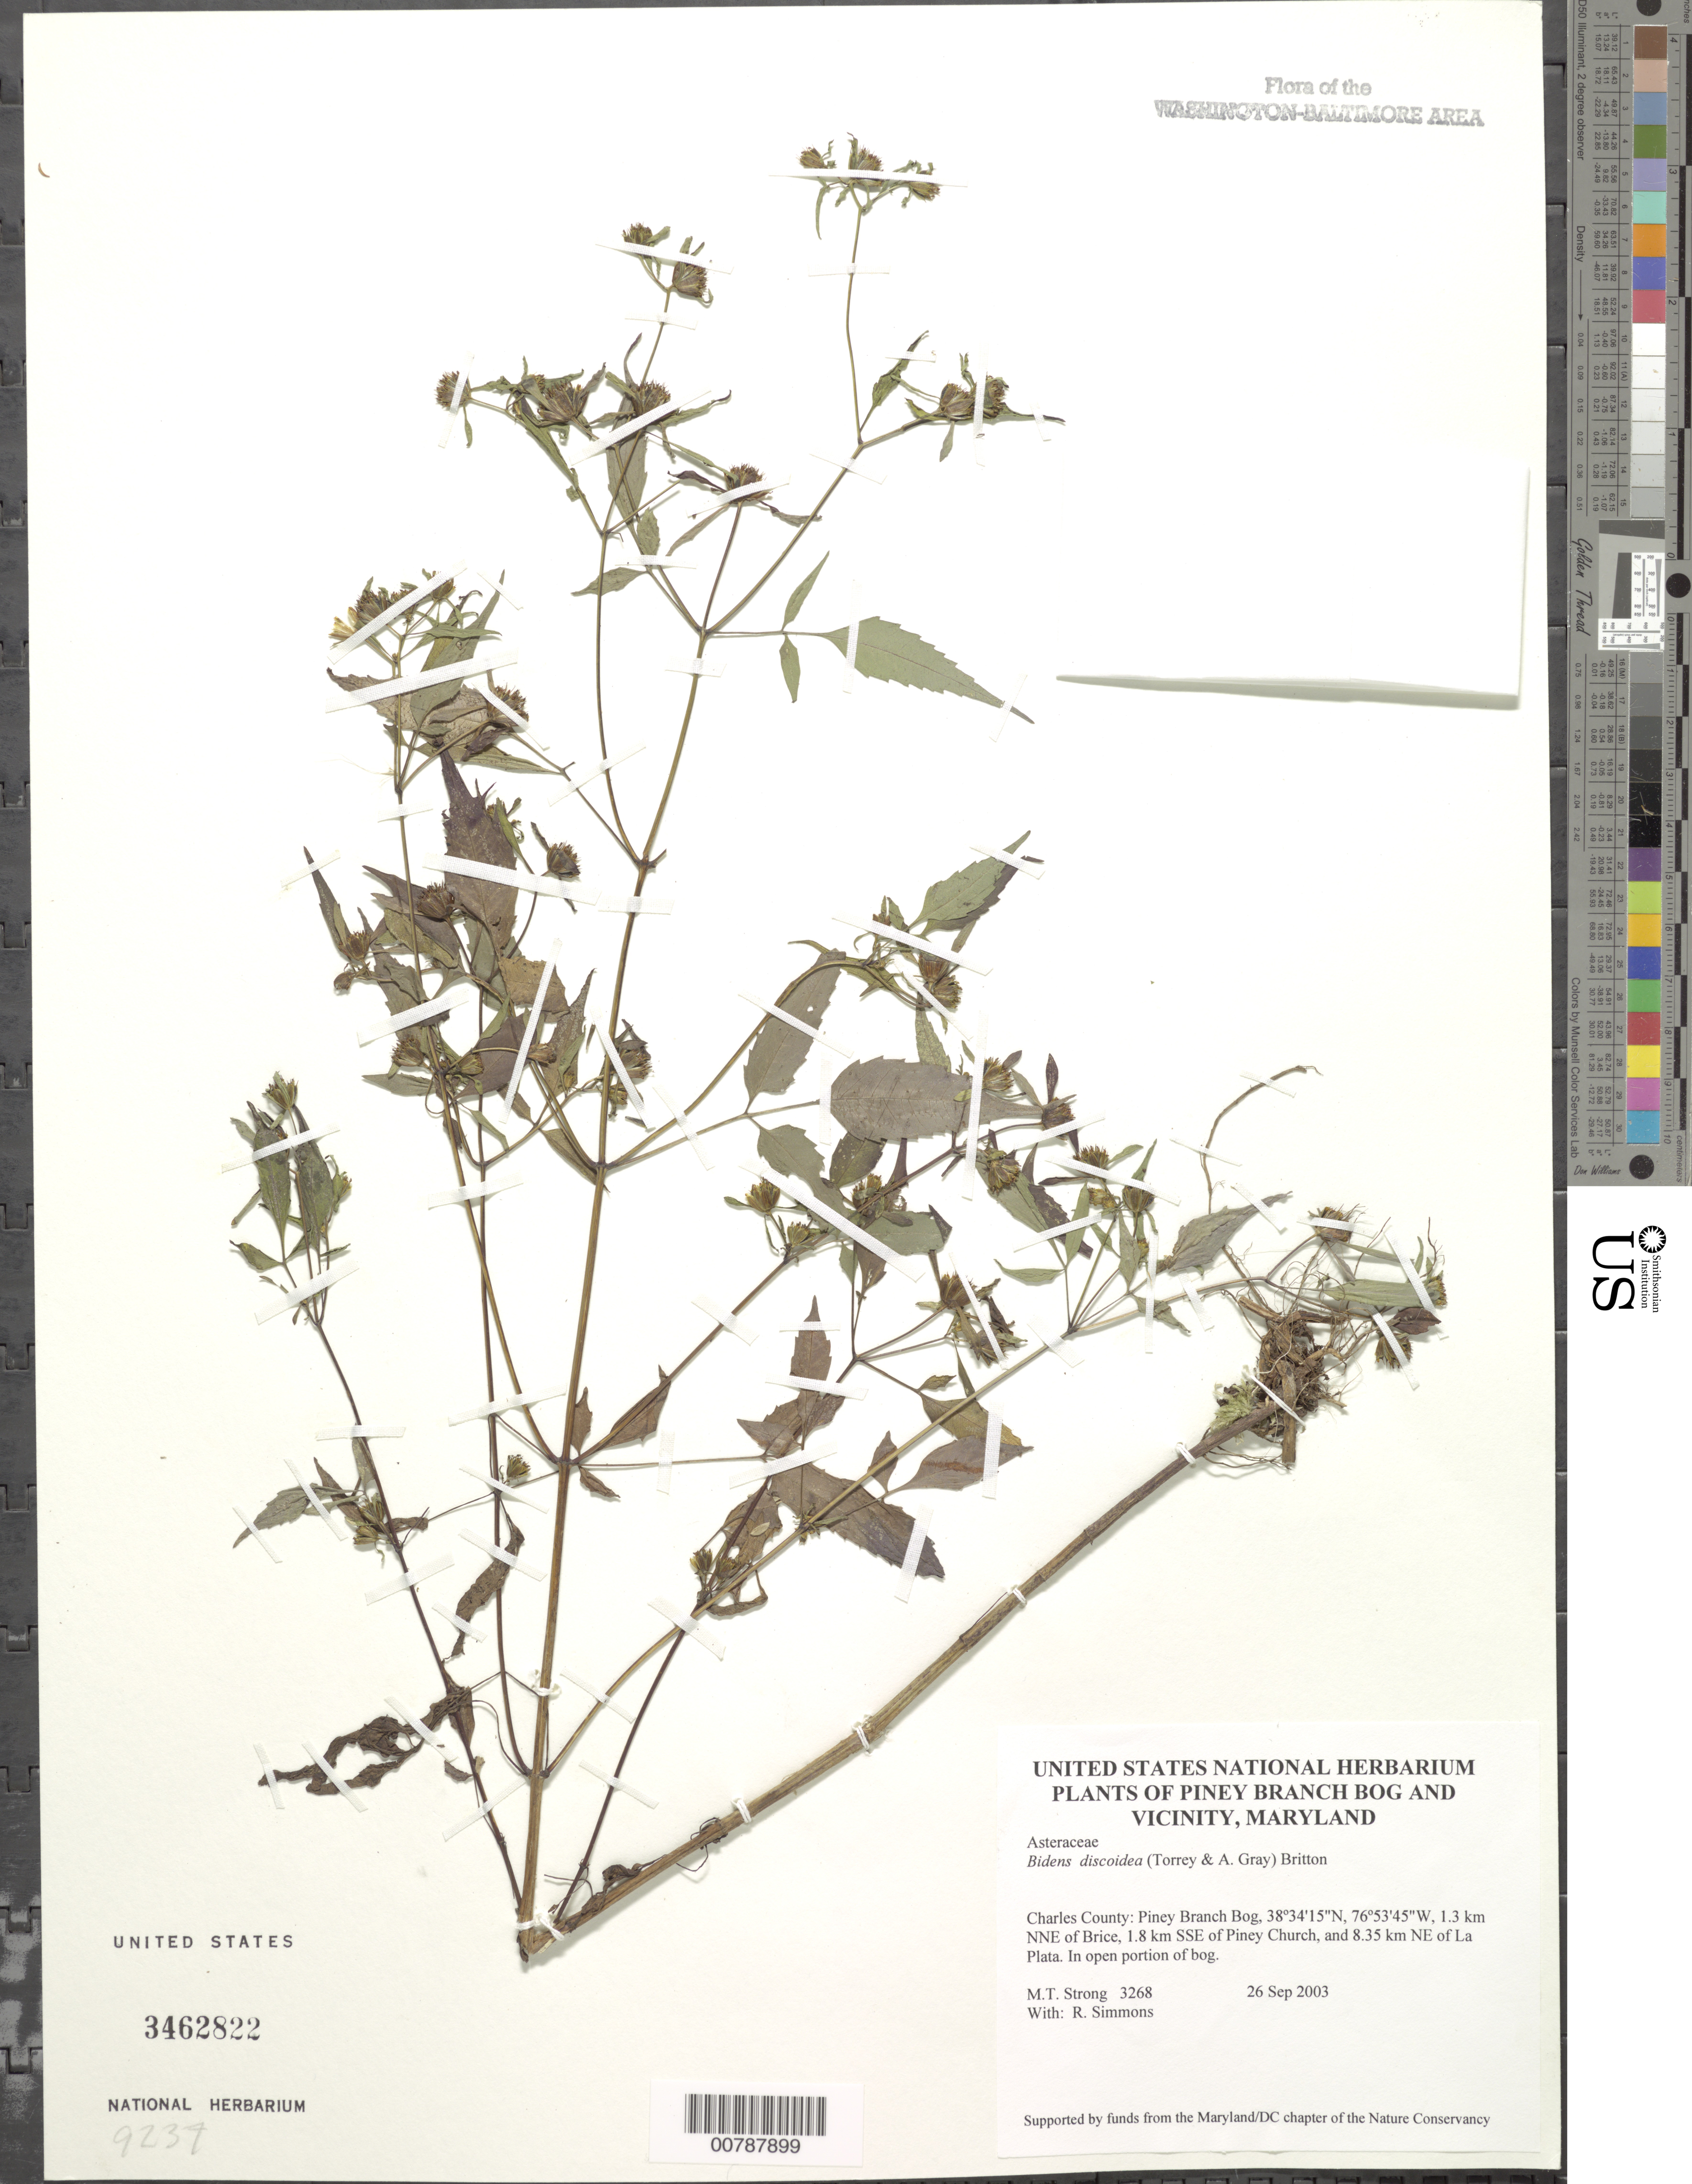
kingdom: Plantae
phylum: Tracheophyta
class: Magnoliopsida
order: Asterales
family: Asteraceae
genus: Bidens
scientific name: Bidens discoidea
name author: (Torr. & A. Gray) Britton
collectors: M. T. Strong & R. H. Simmons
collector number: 3268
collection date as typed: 26 Sep 2003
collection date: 2003-09-26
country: United States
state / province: Maryland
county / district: Charles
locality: Piney Branch Bog, 1.3 km NNE of Brice, 1.8 km SSE of Piney Church, and 8.35 km NE of La Plata.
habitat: In open portion of bog.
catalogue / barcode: US 3462822